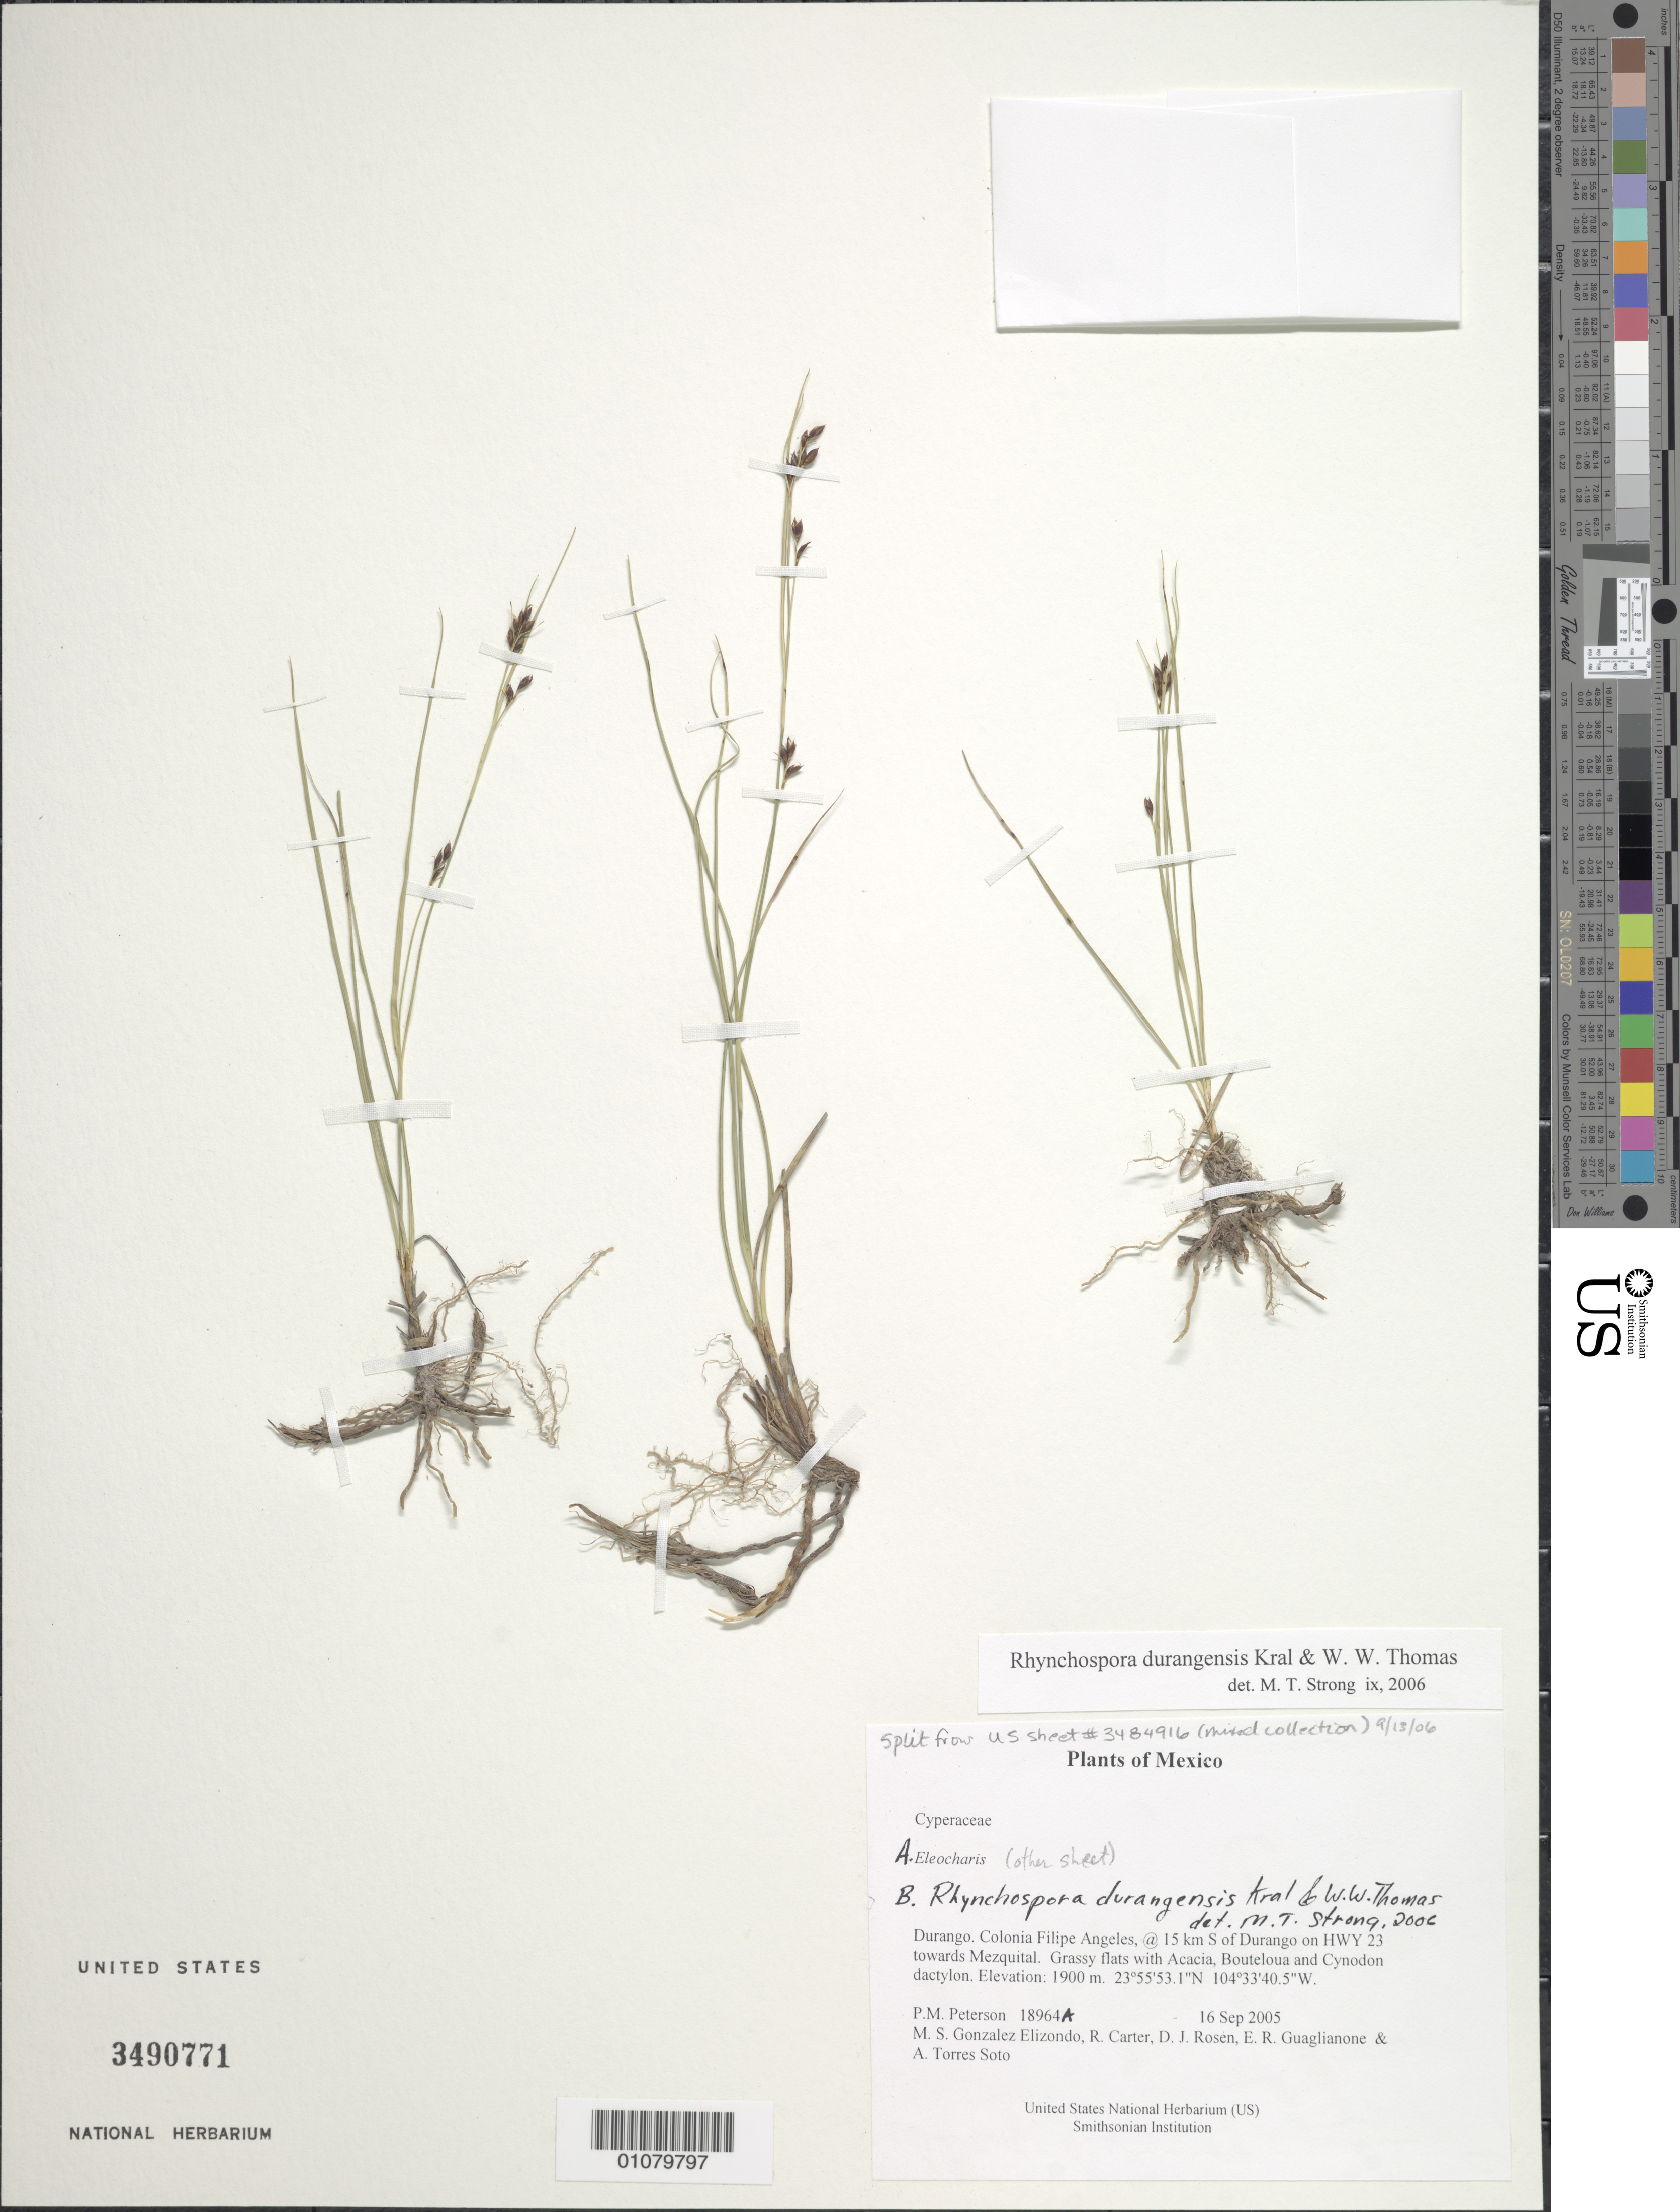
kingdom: Plantae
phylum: Tracheophyta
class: Liliopsida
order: Poales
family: Cyperaceae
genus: Rhynchospora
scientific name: Rhynchospora durangensis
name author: Kral & W.W. Thomas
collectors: P. M. Peterson, M. S. González-Elizondo, R. Carter, D. J. Rosen, E. R. Guaglianone & A. Torres Soto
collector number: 18964 a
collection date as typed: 16 Sep 2005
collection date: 2005-09-16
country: Mexico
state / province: Durango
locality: Colonia Filipe Angeles, @ 15 km S of Durango on HWY 23 towards Mezquital. Grassy flats with Acacia, Bouteloua and Cynodon dactylon.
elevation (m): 1900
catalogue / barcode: US 3490771